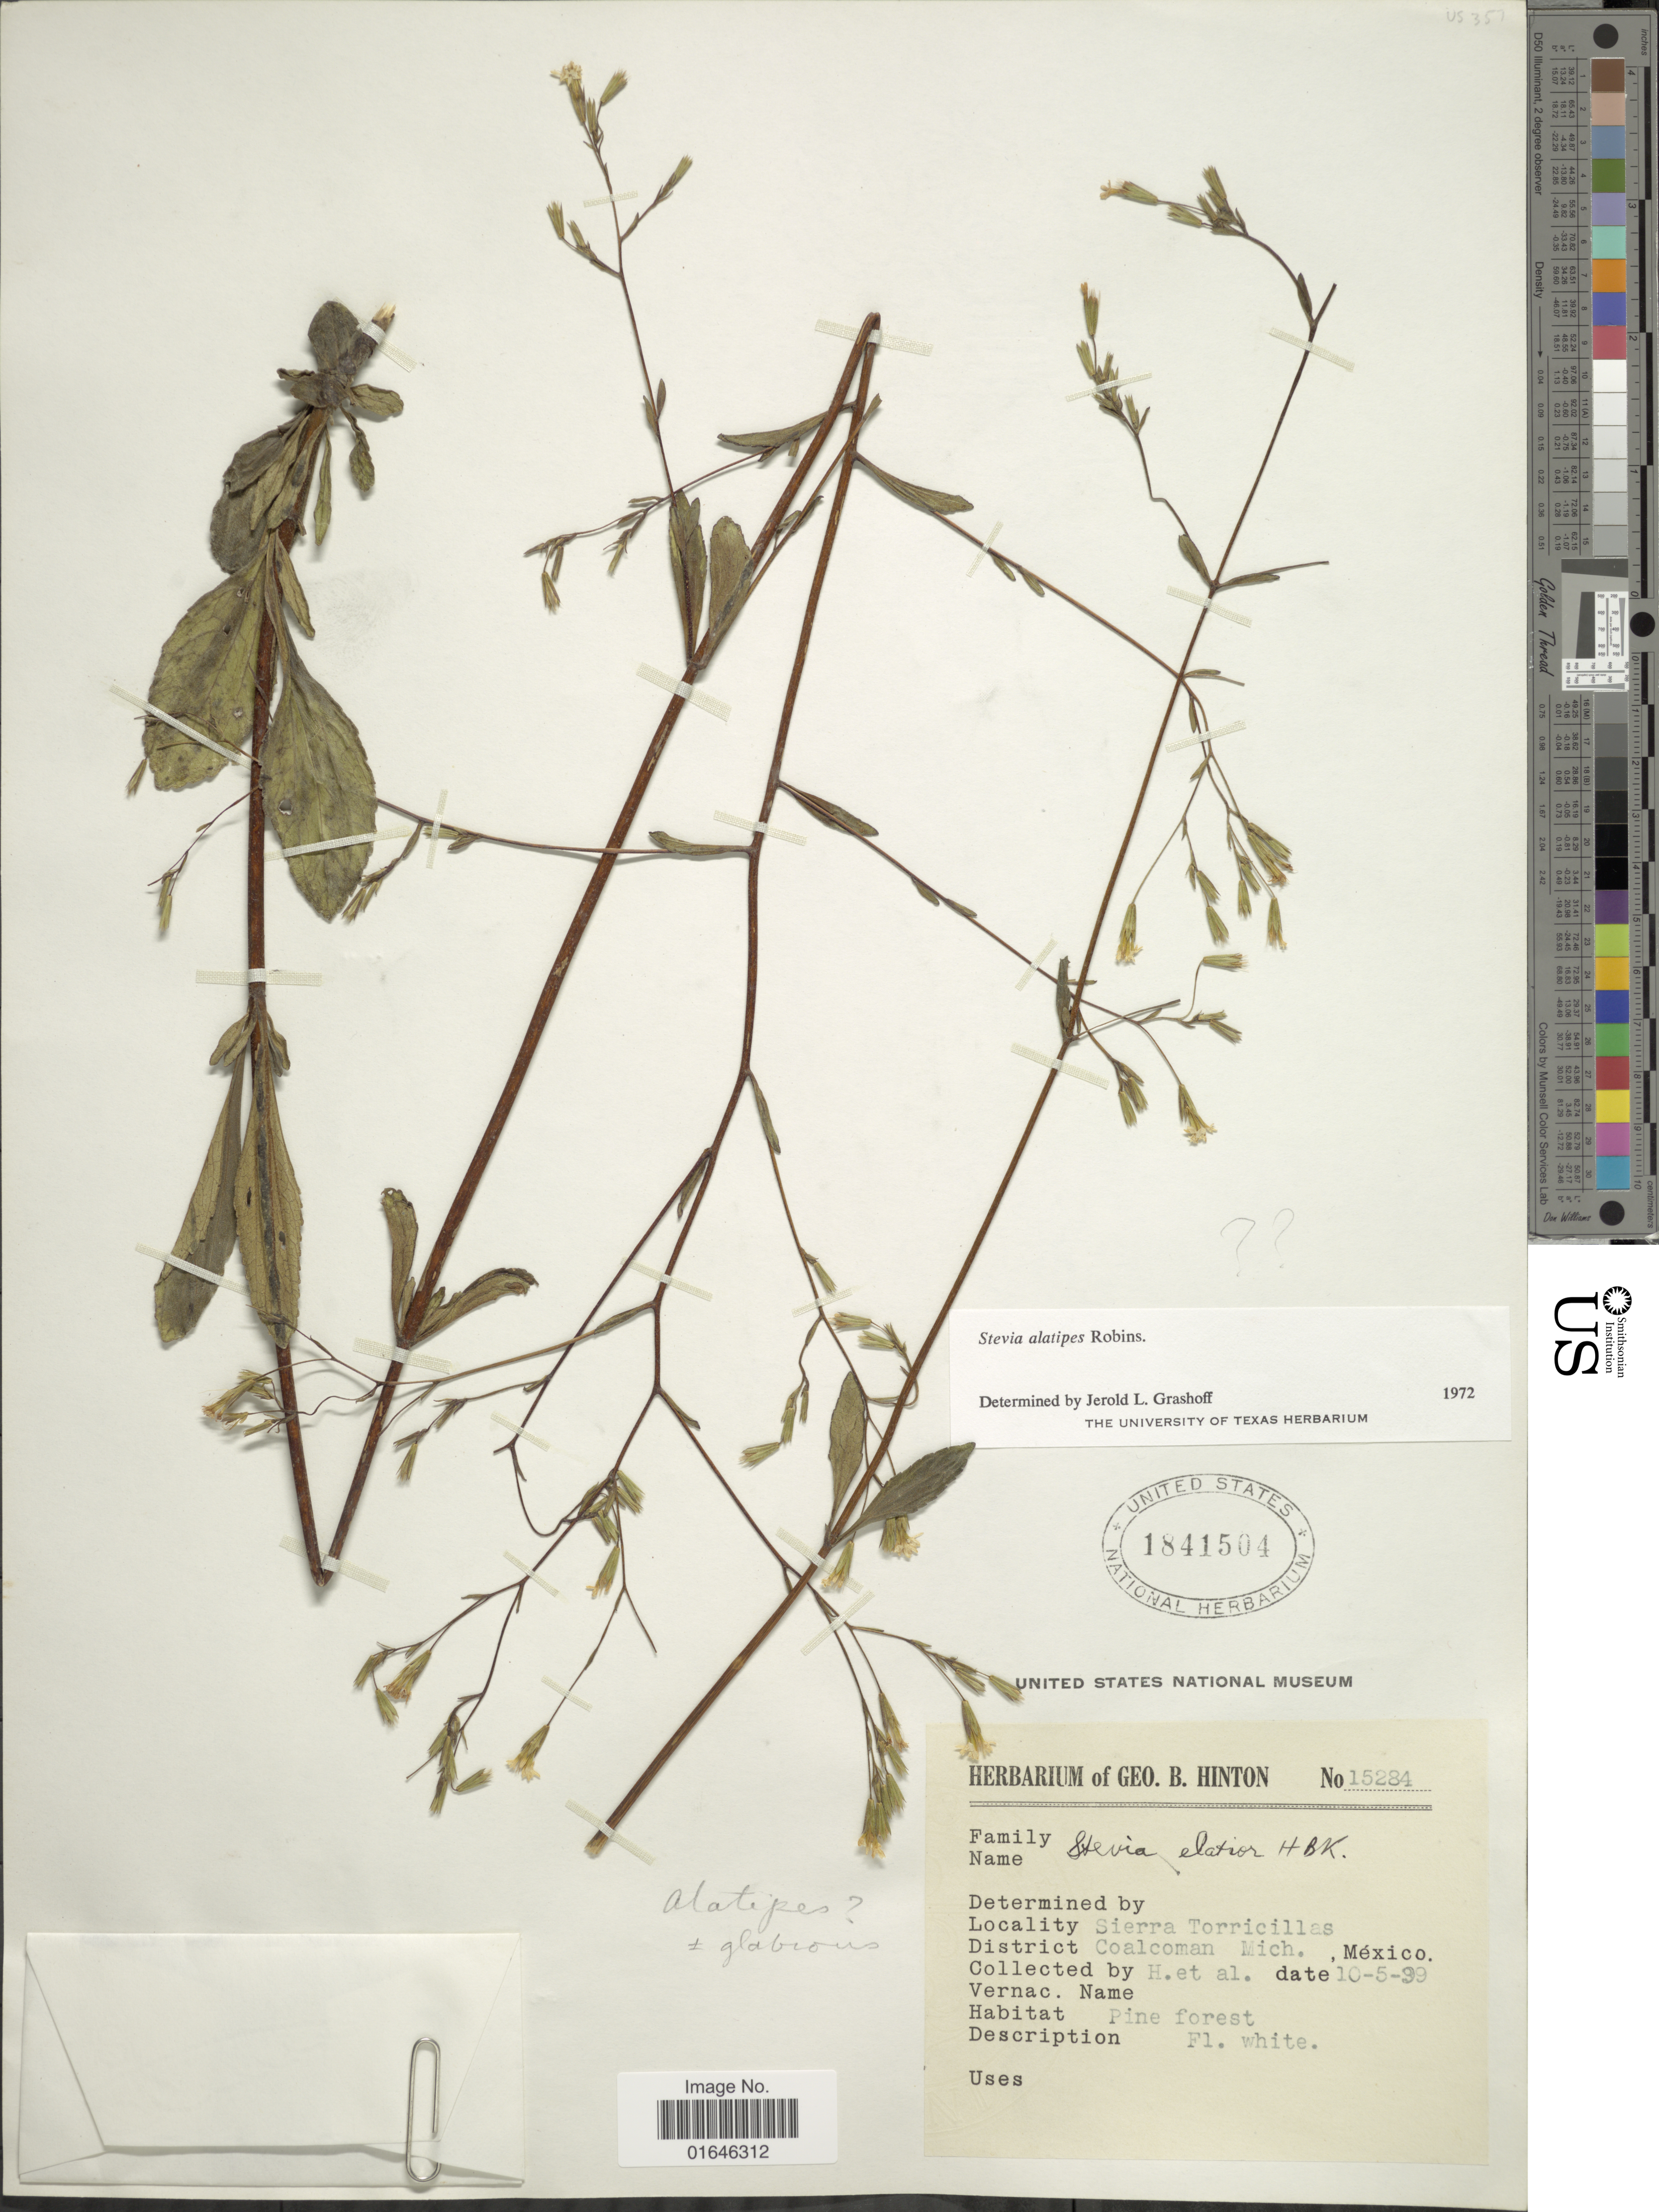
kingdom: Plantae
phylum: Tracheophyta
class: Magnoliopsida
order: Asterales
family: Asteraceae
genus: Stevia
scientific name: Stevia alatipes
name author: B.L. Rob.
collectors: G. B. Hinton & et al.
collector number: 15284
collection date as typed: Transcribed d/m/y: 10/5/99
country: Mexico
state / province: Michoacán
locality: Sierra Torricillas, District Coalcoman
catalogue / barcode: US 1841504